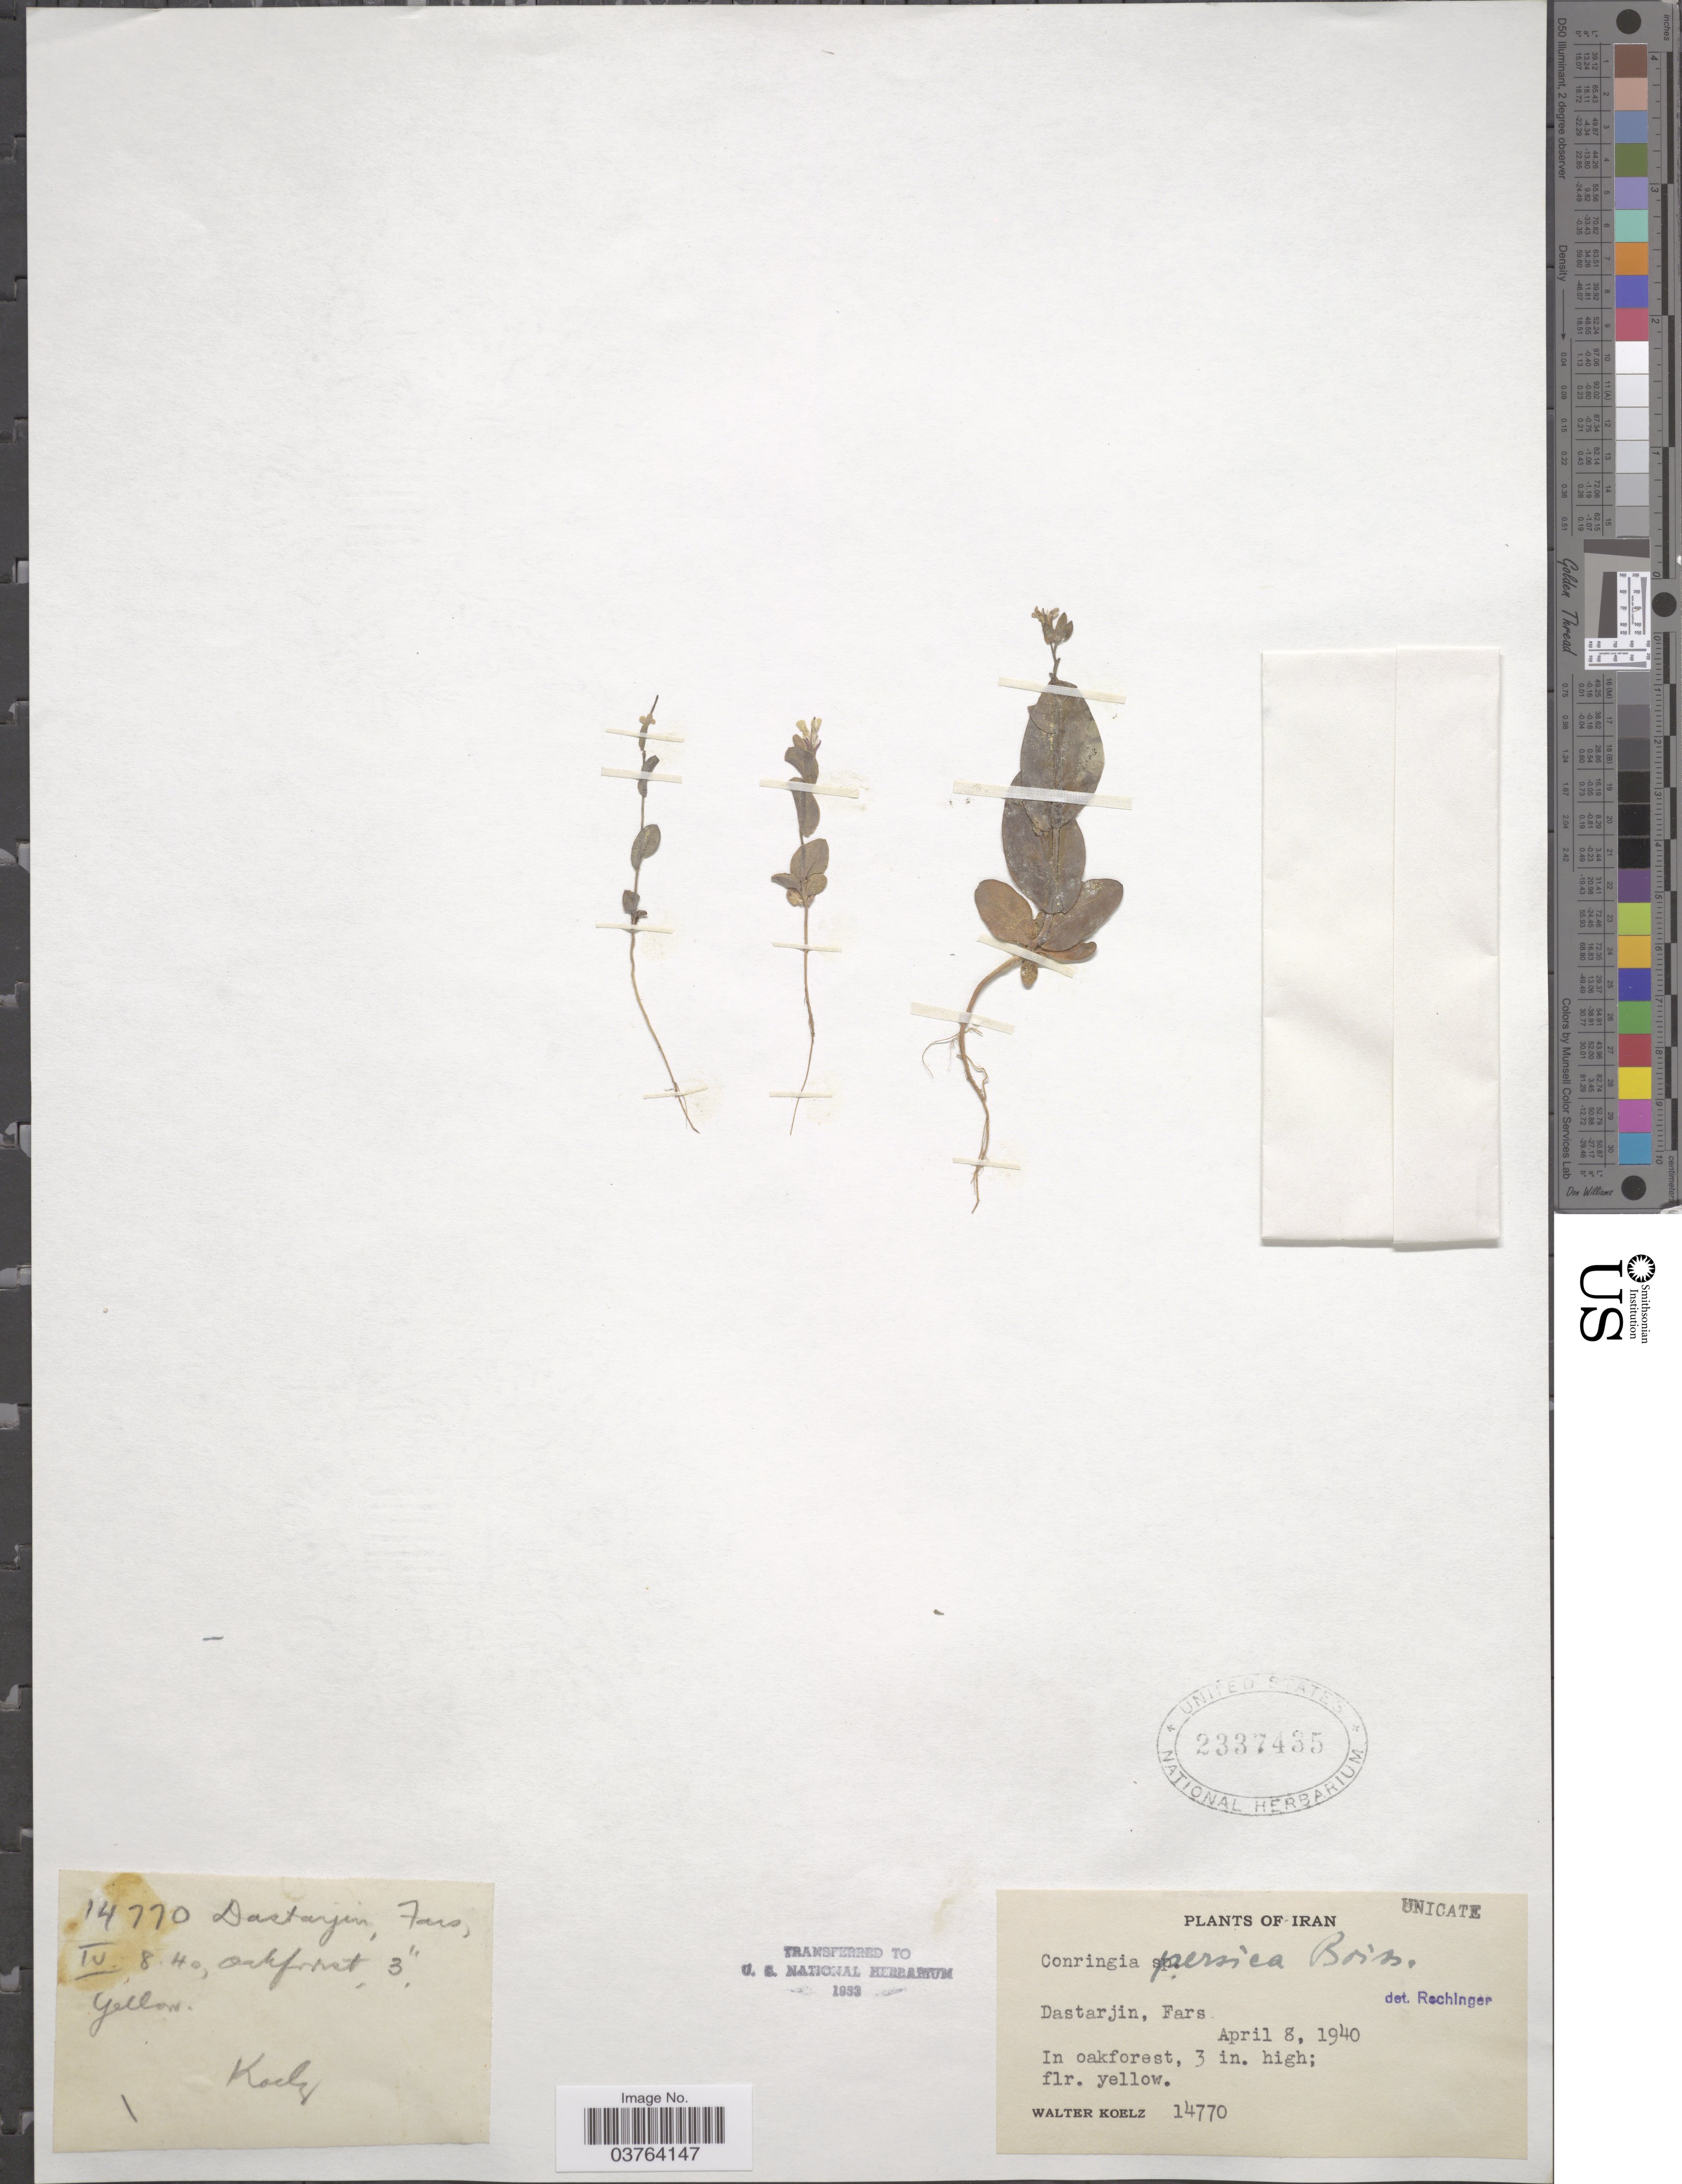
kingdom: Plantae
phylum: Tracheophyta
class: Magnoliopsida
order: Brassicales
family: Brassicaceae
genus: Conringia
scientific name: Conringia persica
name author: Boiss.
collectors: W. N. Koelz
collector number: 14770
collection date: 1940-04-08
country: Iran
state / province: Fars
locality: Dastarjin.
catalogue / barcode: US 2337435